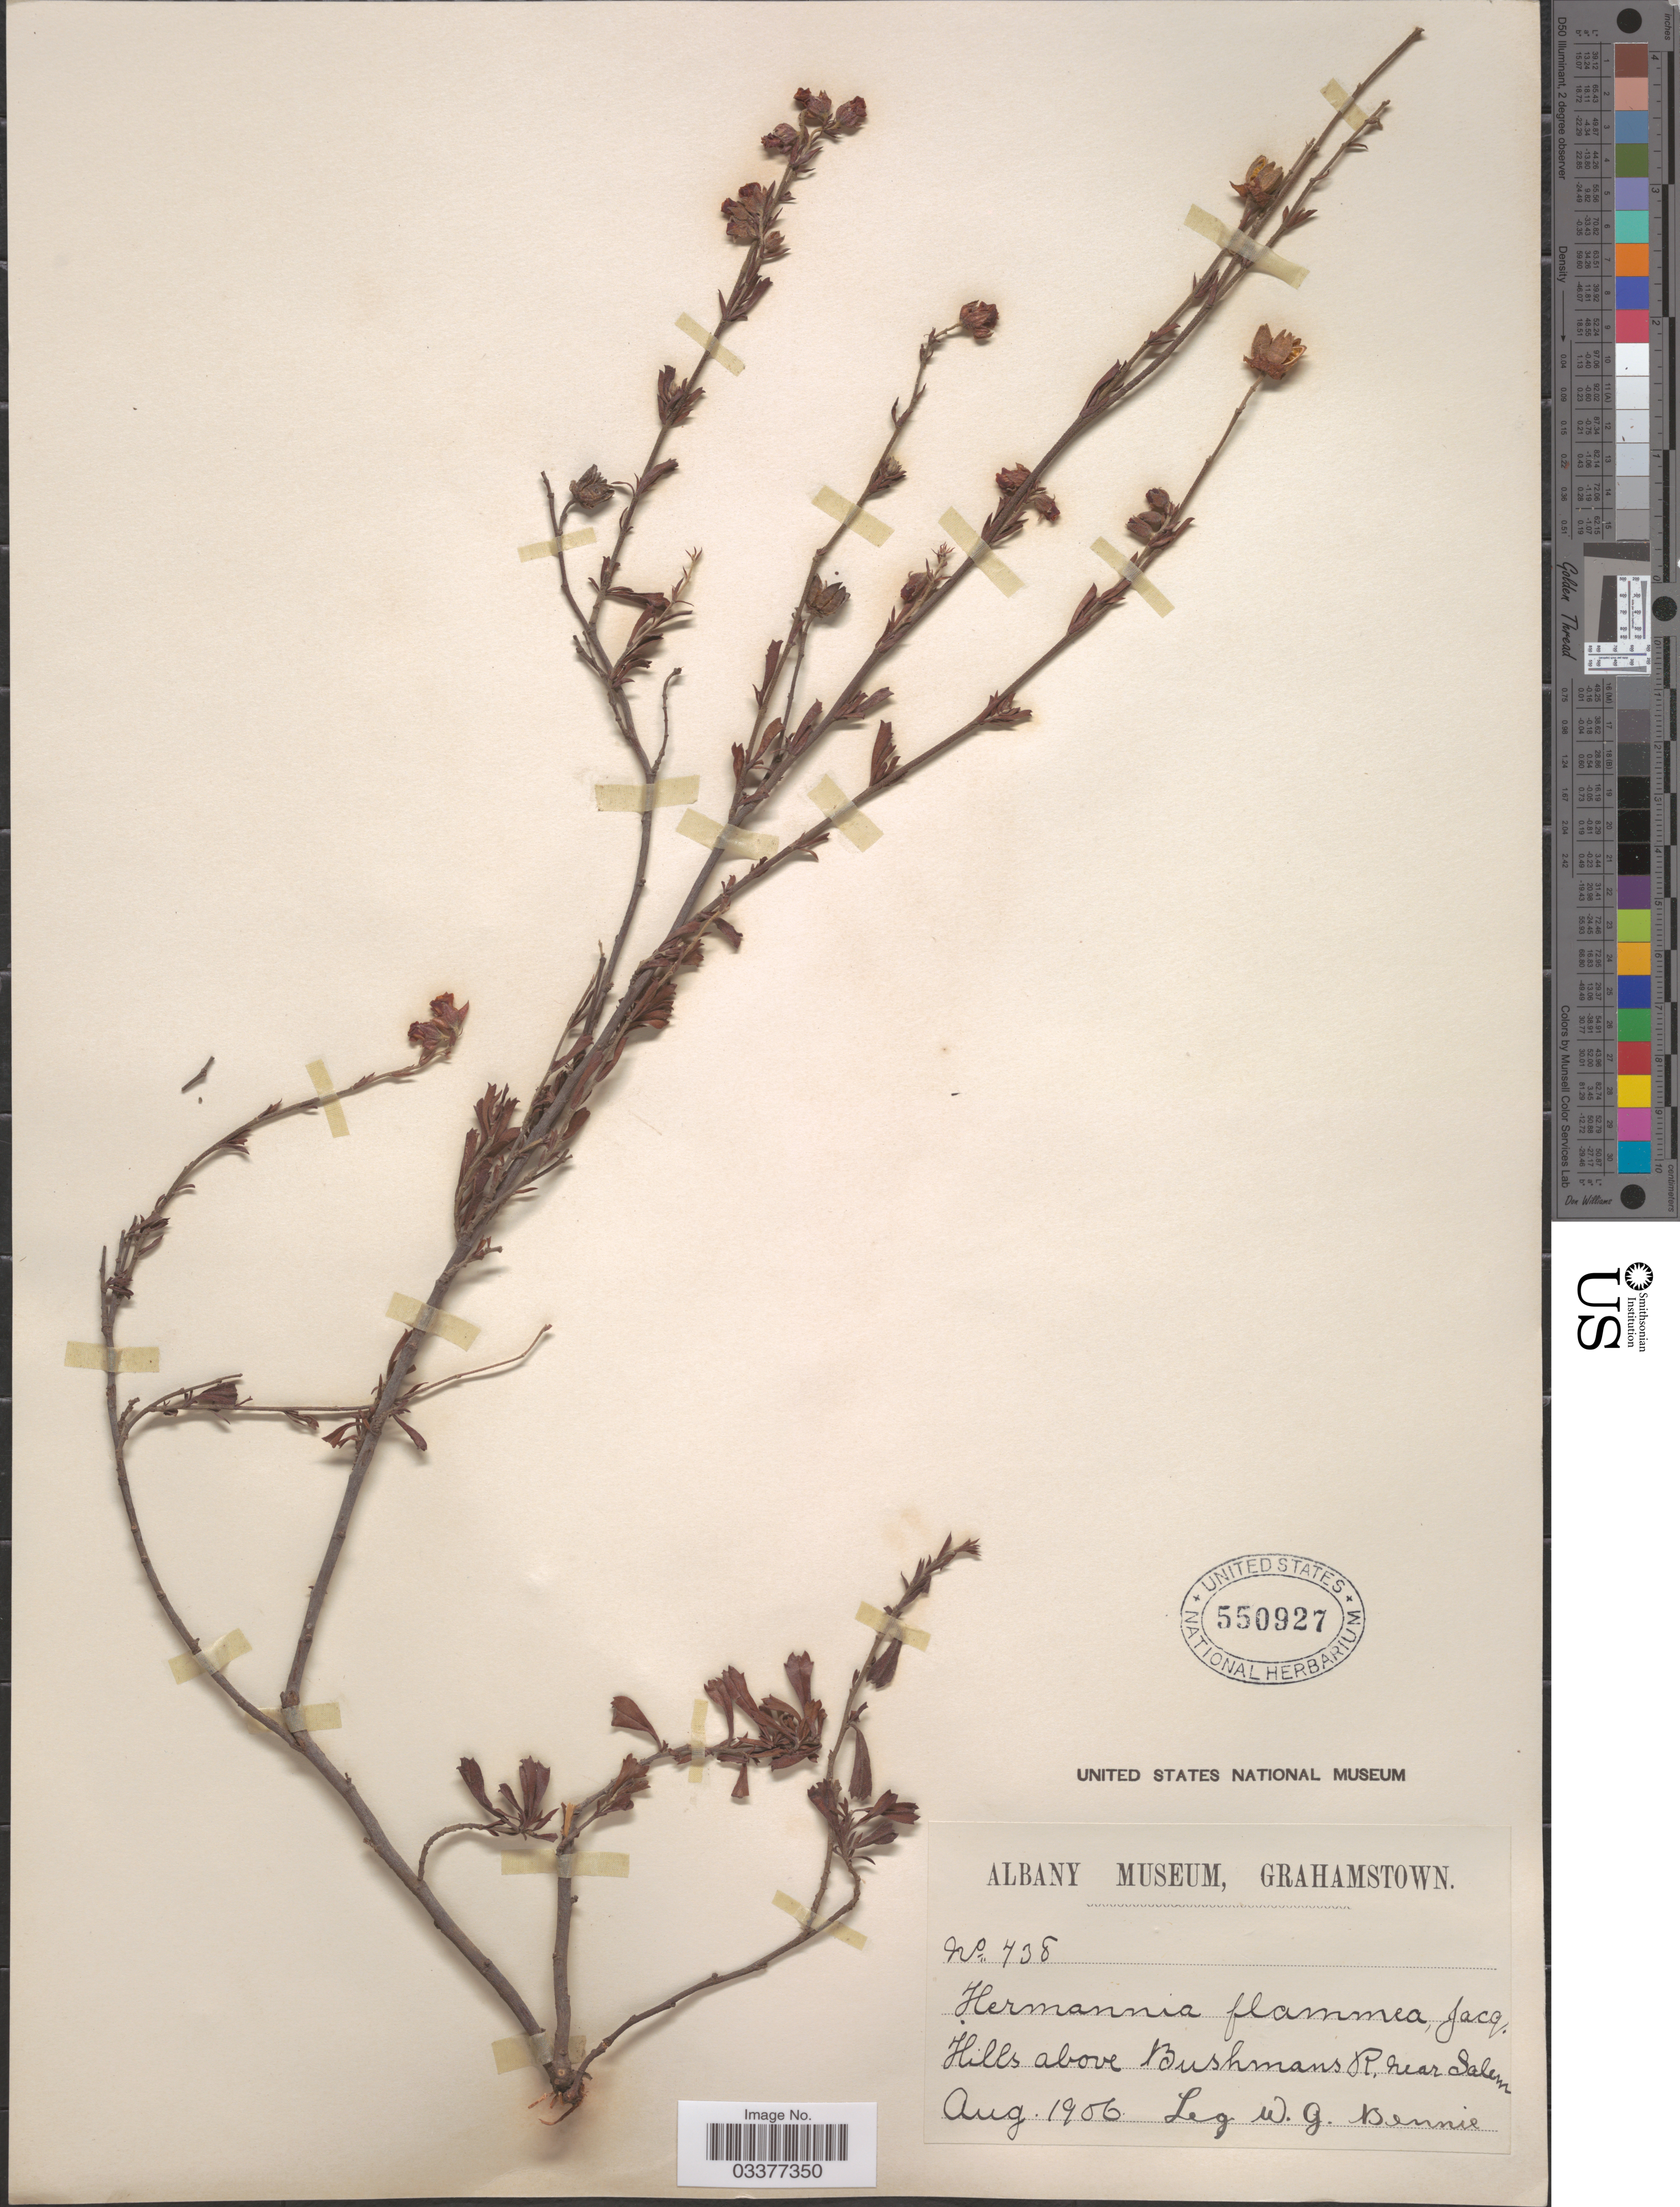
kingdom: Plantae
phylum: Tracheophyta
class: Magnoliopsida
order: Malvales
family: Malvaceae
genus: Hermannia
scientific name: Hermannia flammea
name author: Jacq.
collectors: W. Bennie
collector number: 438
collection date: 1906-08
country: South Africa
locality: Hills above Bushmans R. near Salem.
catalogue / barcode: US 550927